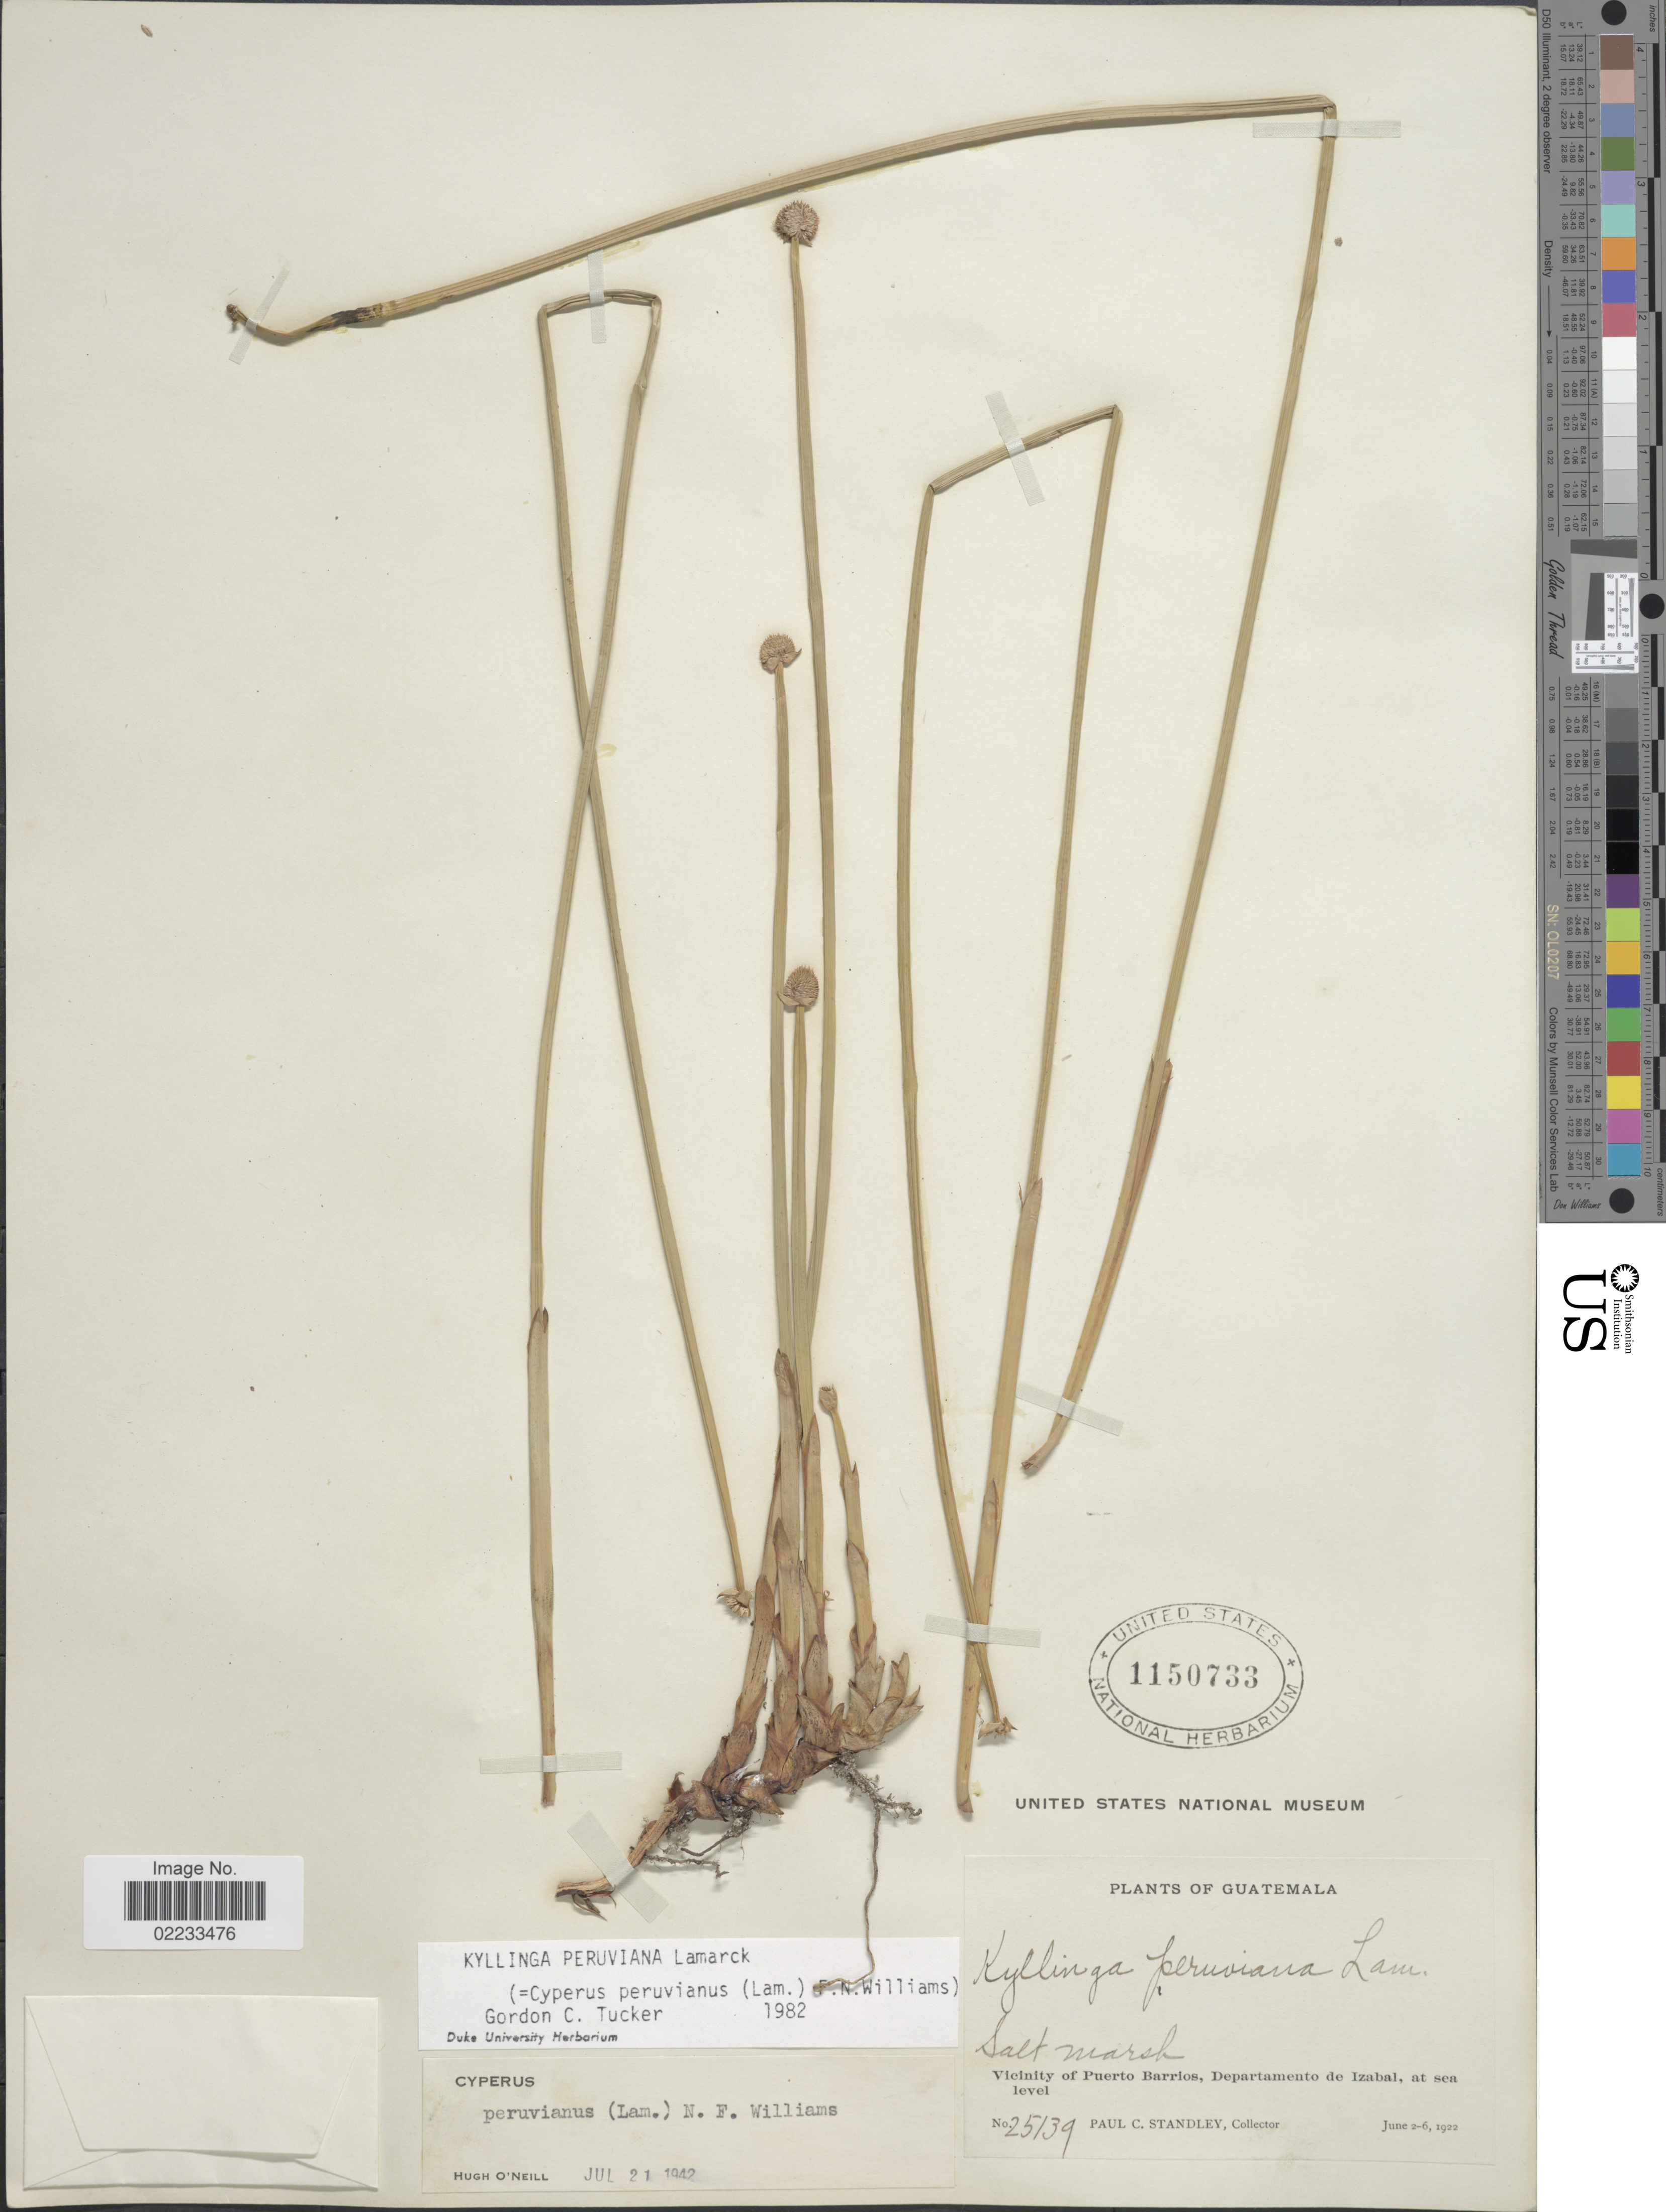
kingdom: Plantae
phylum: Tracheophyta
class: Liliopsida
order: Poales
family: Cyperaceae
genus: Cyperus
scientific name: Cyperus tibialis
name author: (Poit. ex Ledeb.) Govaerts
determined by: Strong, Mark T., (BOT), Smithsonian Institution - National Museum of Natural History (UNITED STATES)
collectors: P. C. Standley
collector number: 25139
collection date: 1922-06-02/1922-06-06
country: Guatemala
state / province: Izabal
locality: Vicinity of Puerto Barrios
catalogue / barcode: US 1150733